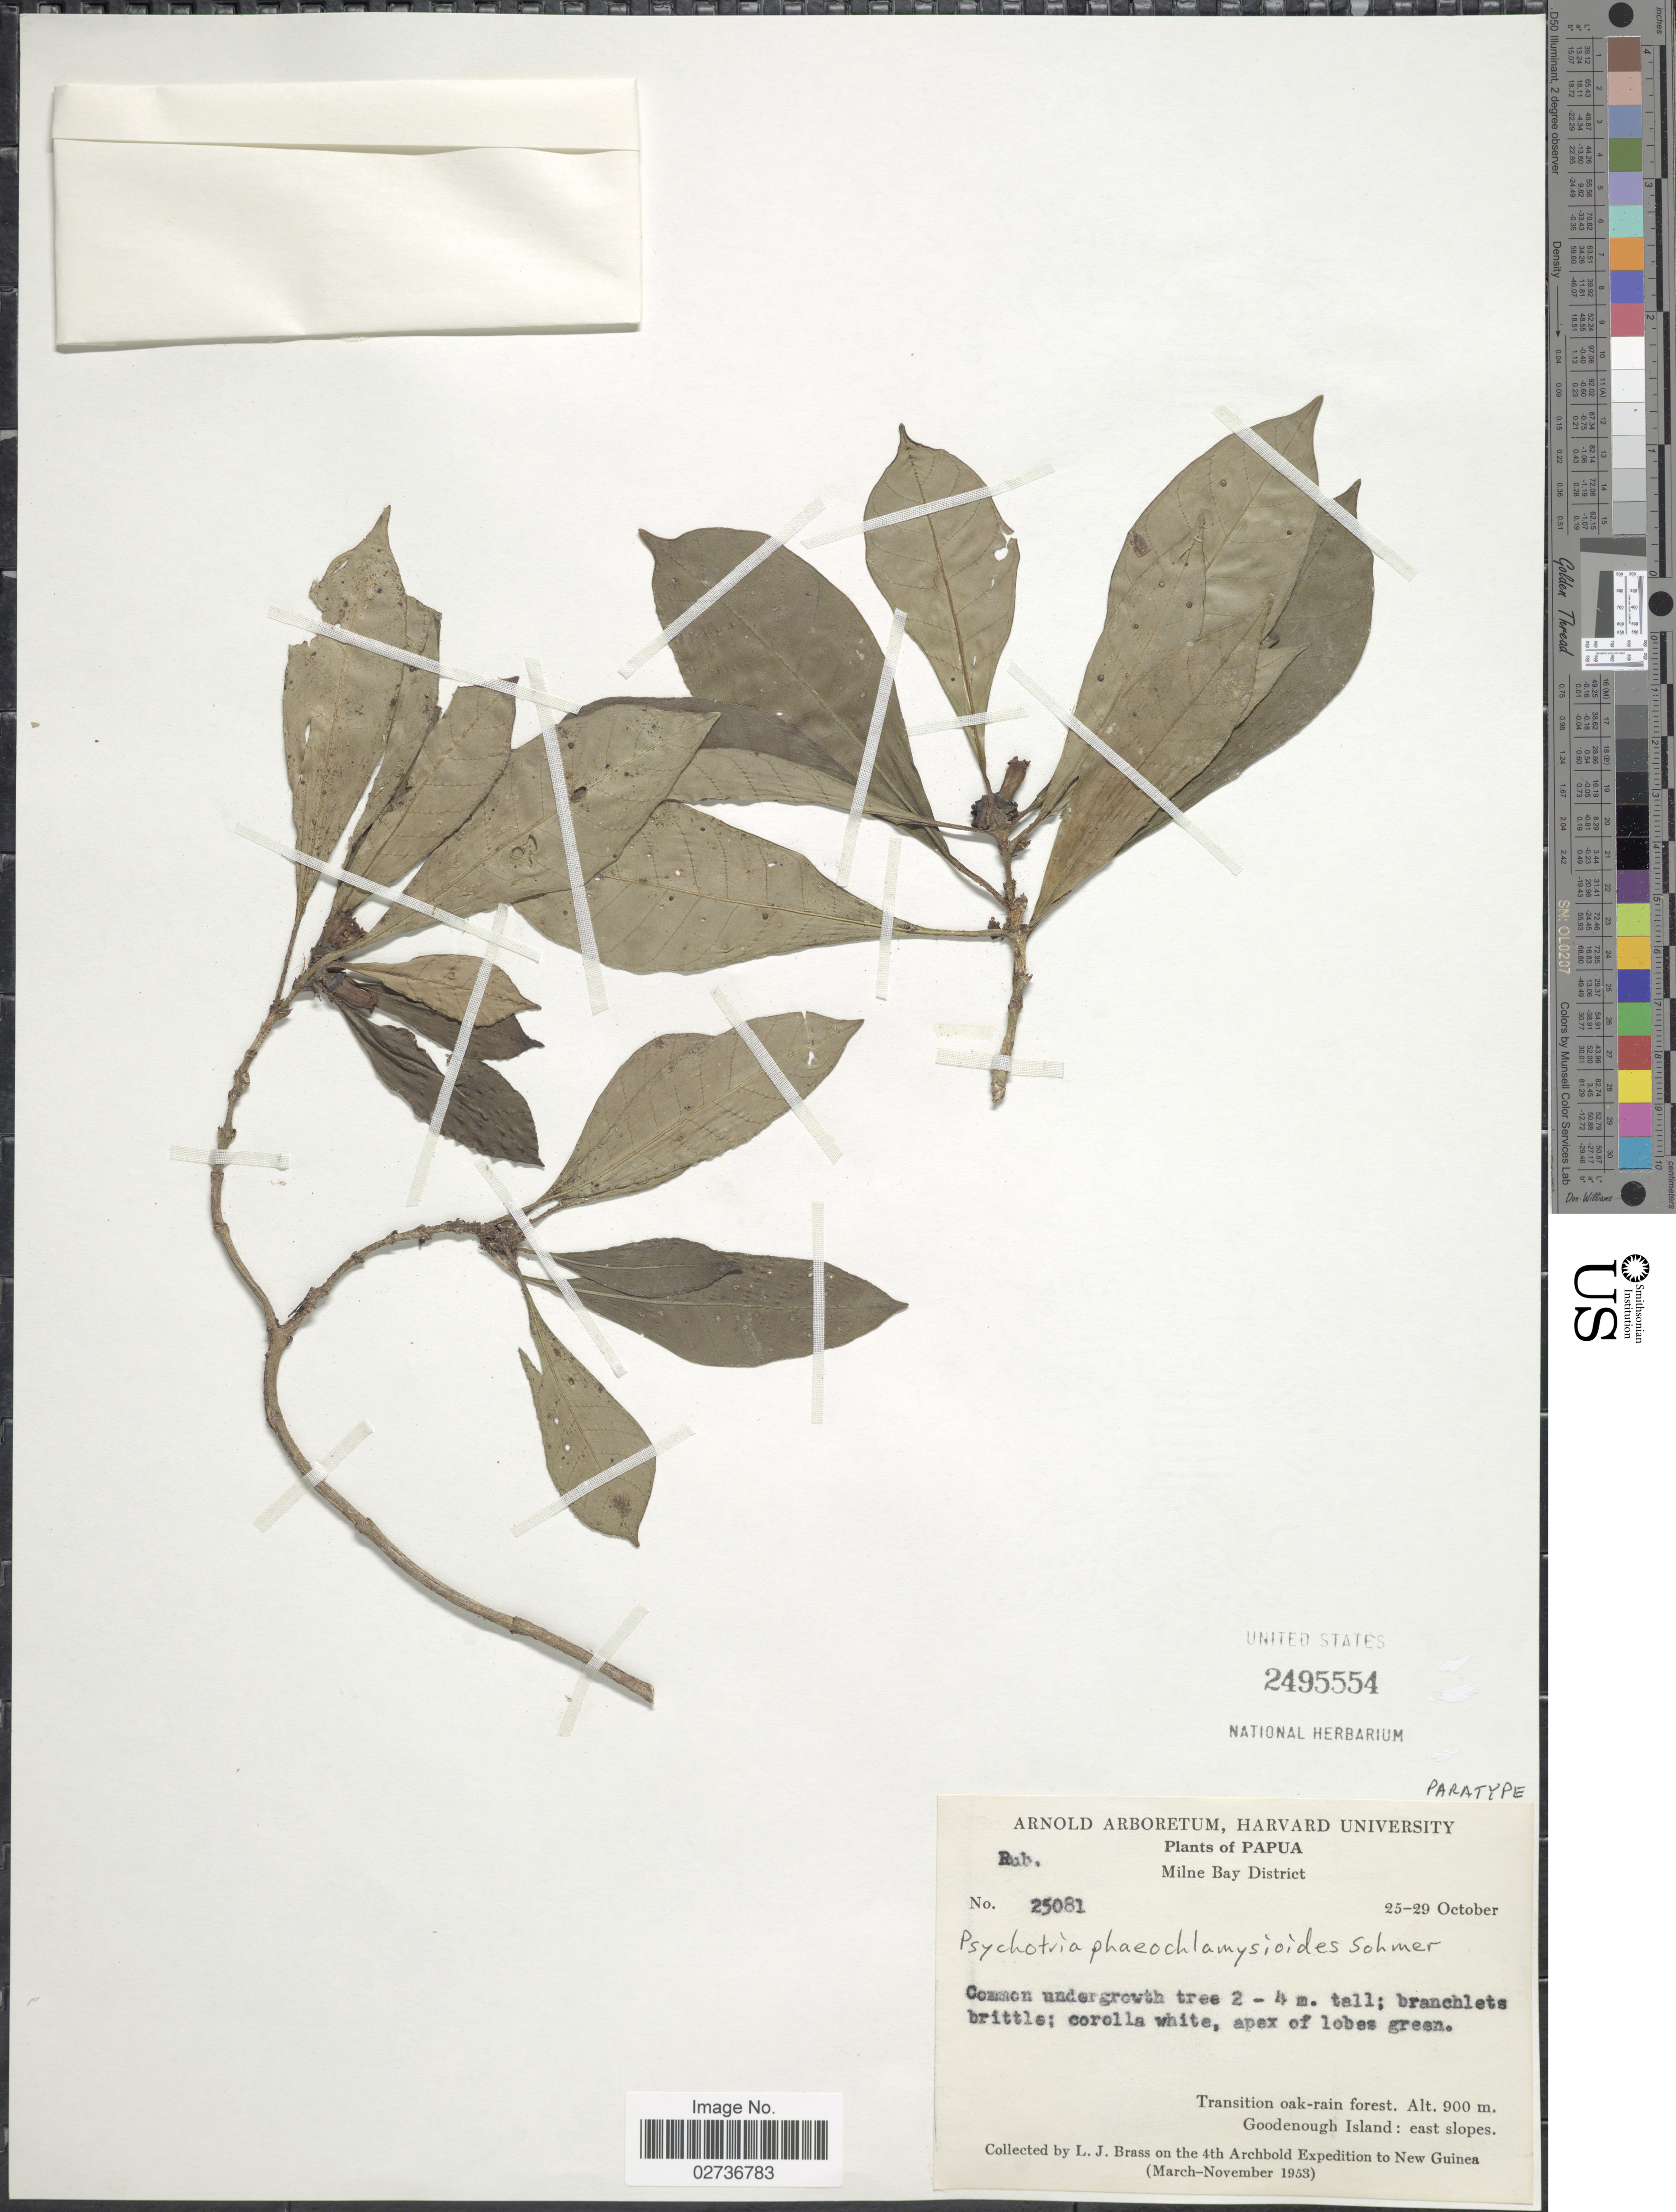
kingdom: Plantae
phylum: Tracheophyta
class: Magnoliopsida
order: Gentianales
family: Rubiaceae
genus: Psychotria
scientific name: Psychotria phaeochlamysoides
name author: Sohmer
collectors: L. J. Brass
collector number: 25081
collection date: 1953-10-25/1953-10-29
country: Papua New Guinea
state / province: Milne Bay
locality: Milne Bay District. Transition oak-rain forest. Goodenough Island: east slopes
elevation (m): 900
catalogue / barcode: US 2495554